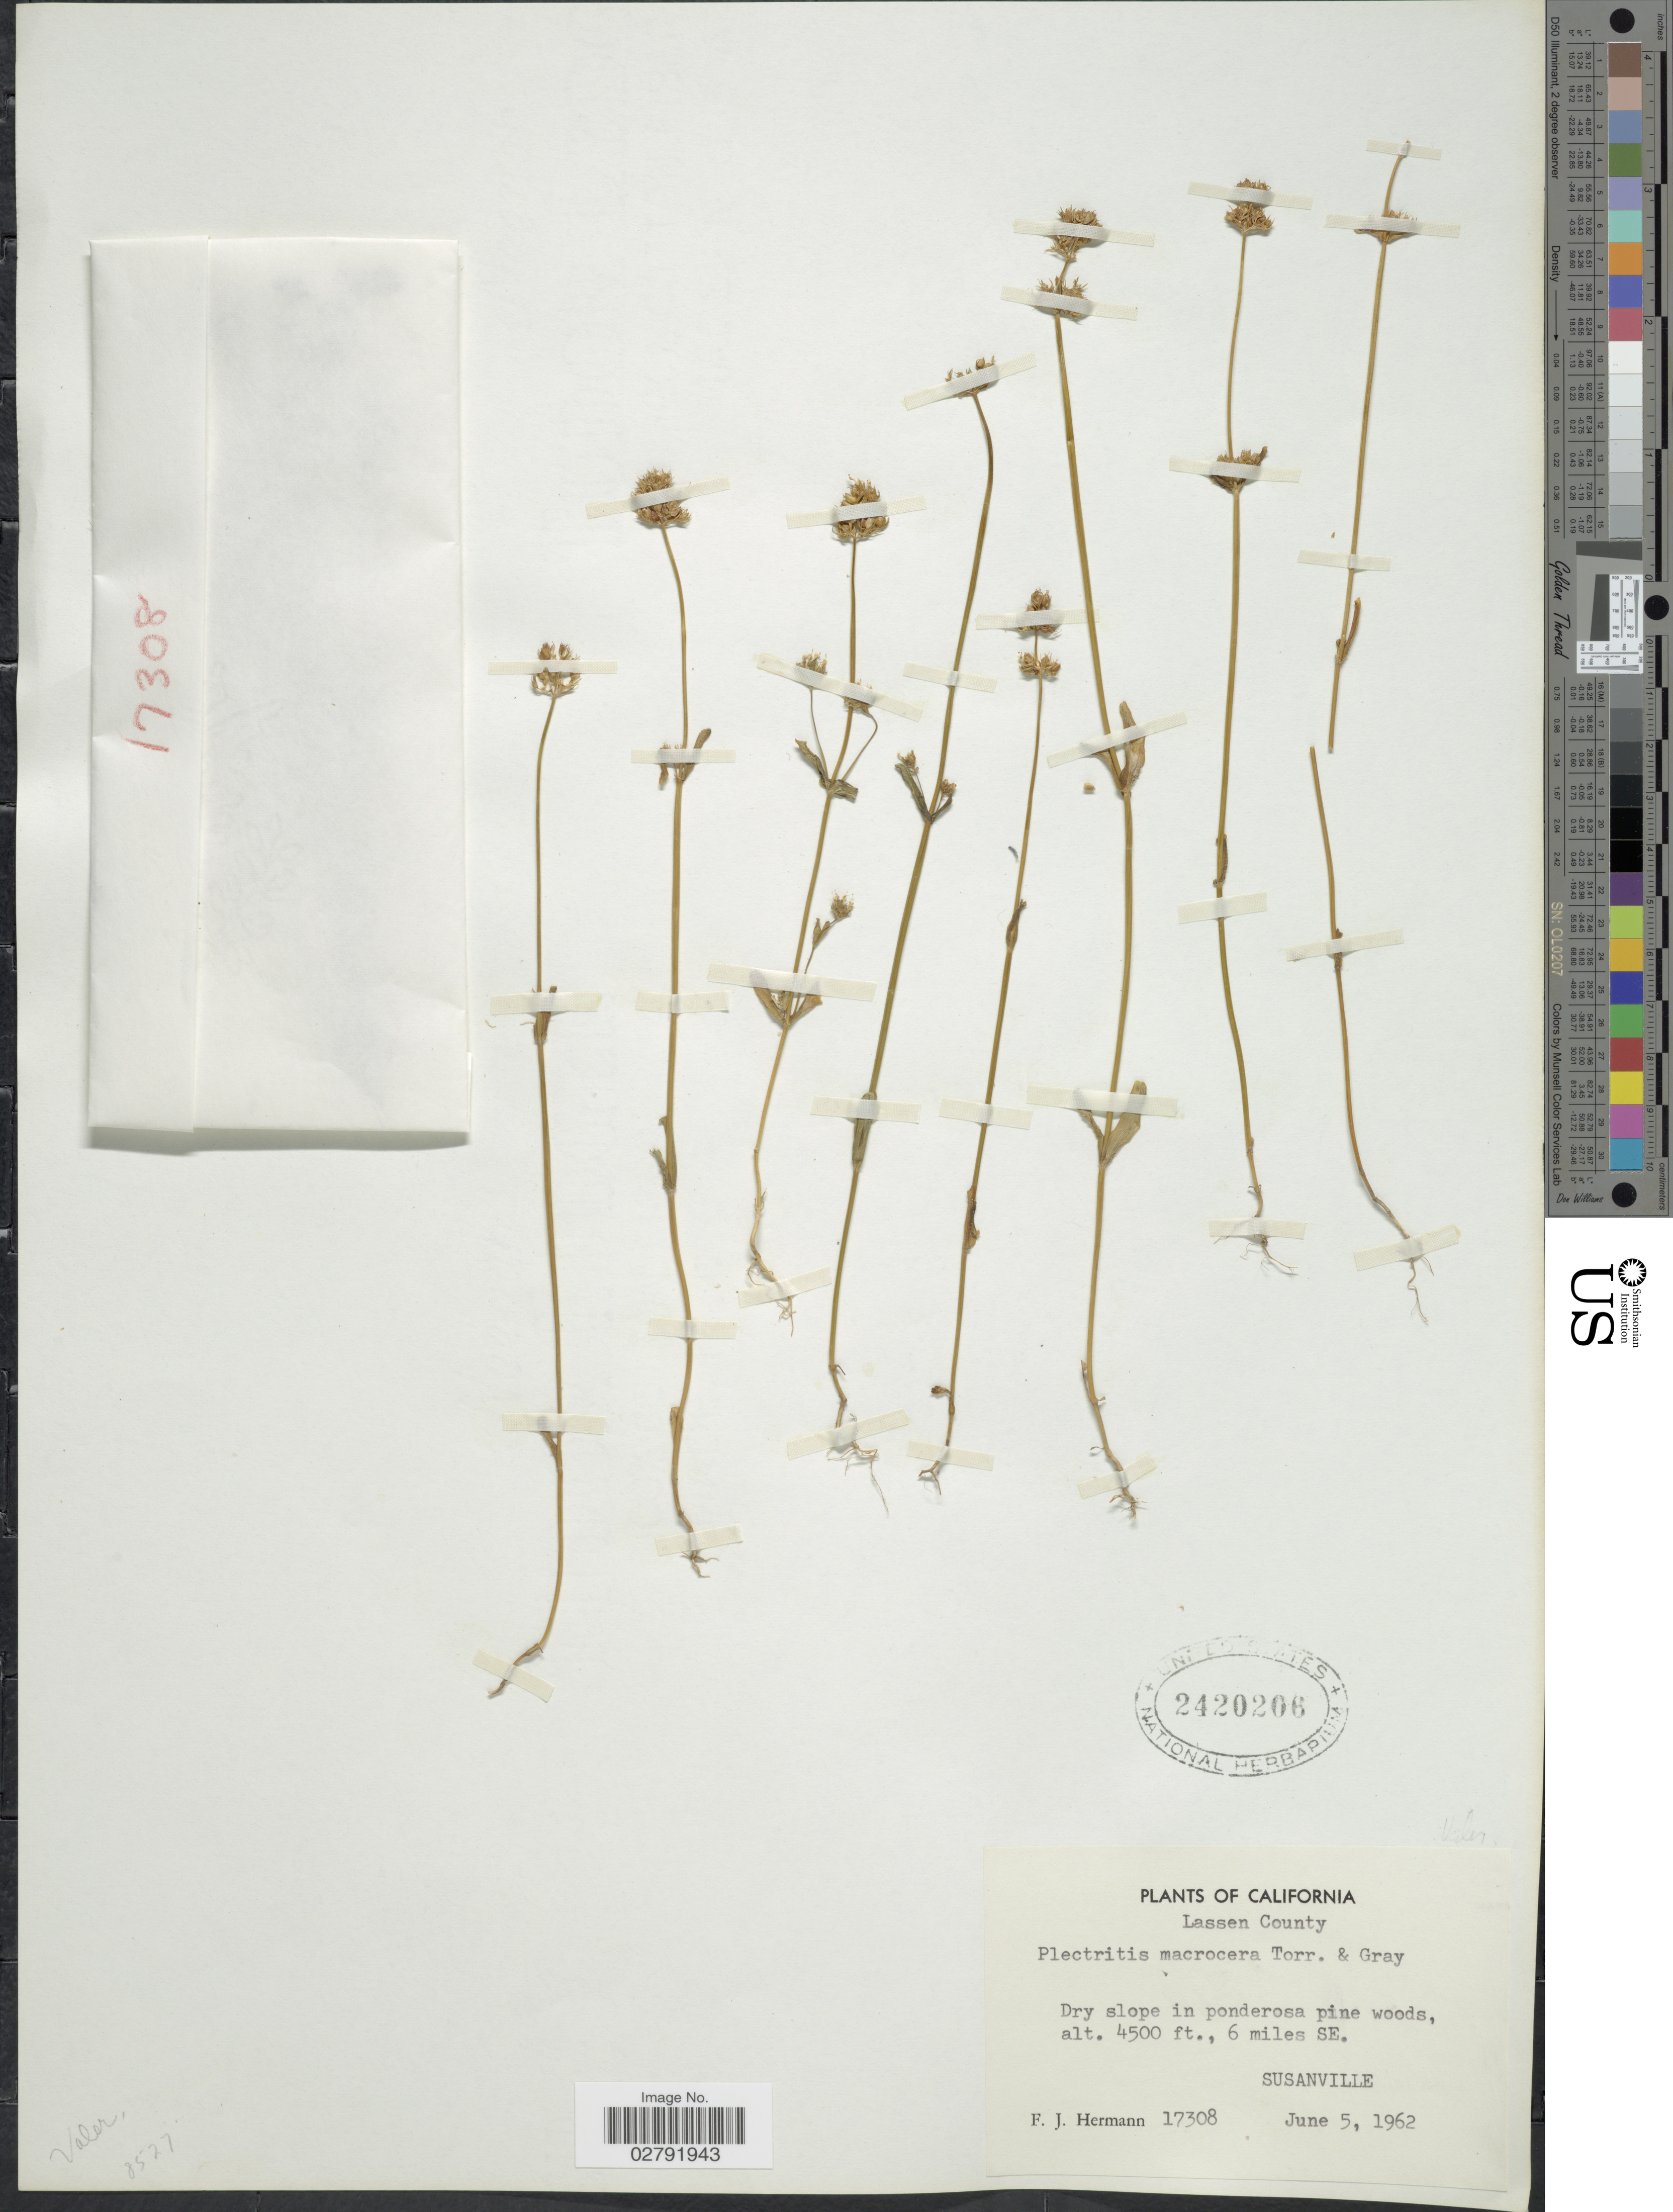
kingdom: Plantae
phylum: Tracheophyta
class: Magnoliopsida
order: Dipsacales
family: Caprifoliaceae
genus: Plectritis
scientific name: Plectritis macrocera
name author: Torr. & A. Gray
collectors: F. J. Hermann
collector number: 17308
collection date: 1962-06-05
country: United States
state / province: California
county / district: Lassen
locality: Lassen County. 6 miles SE. Susanville.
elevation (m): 1372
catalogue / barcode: US 2420206